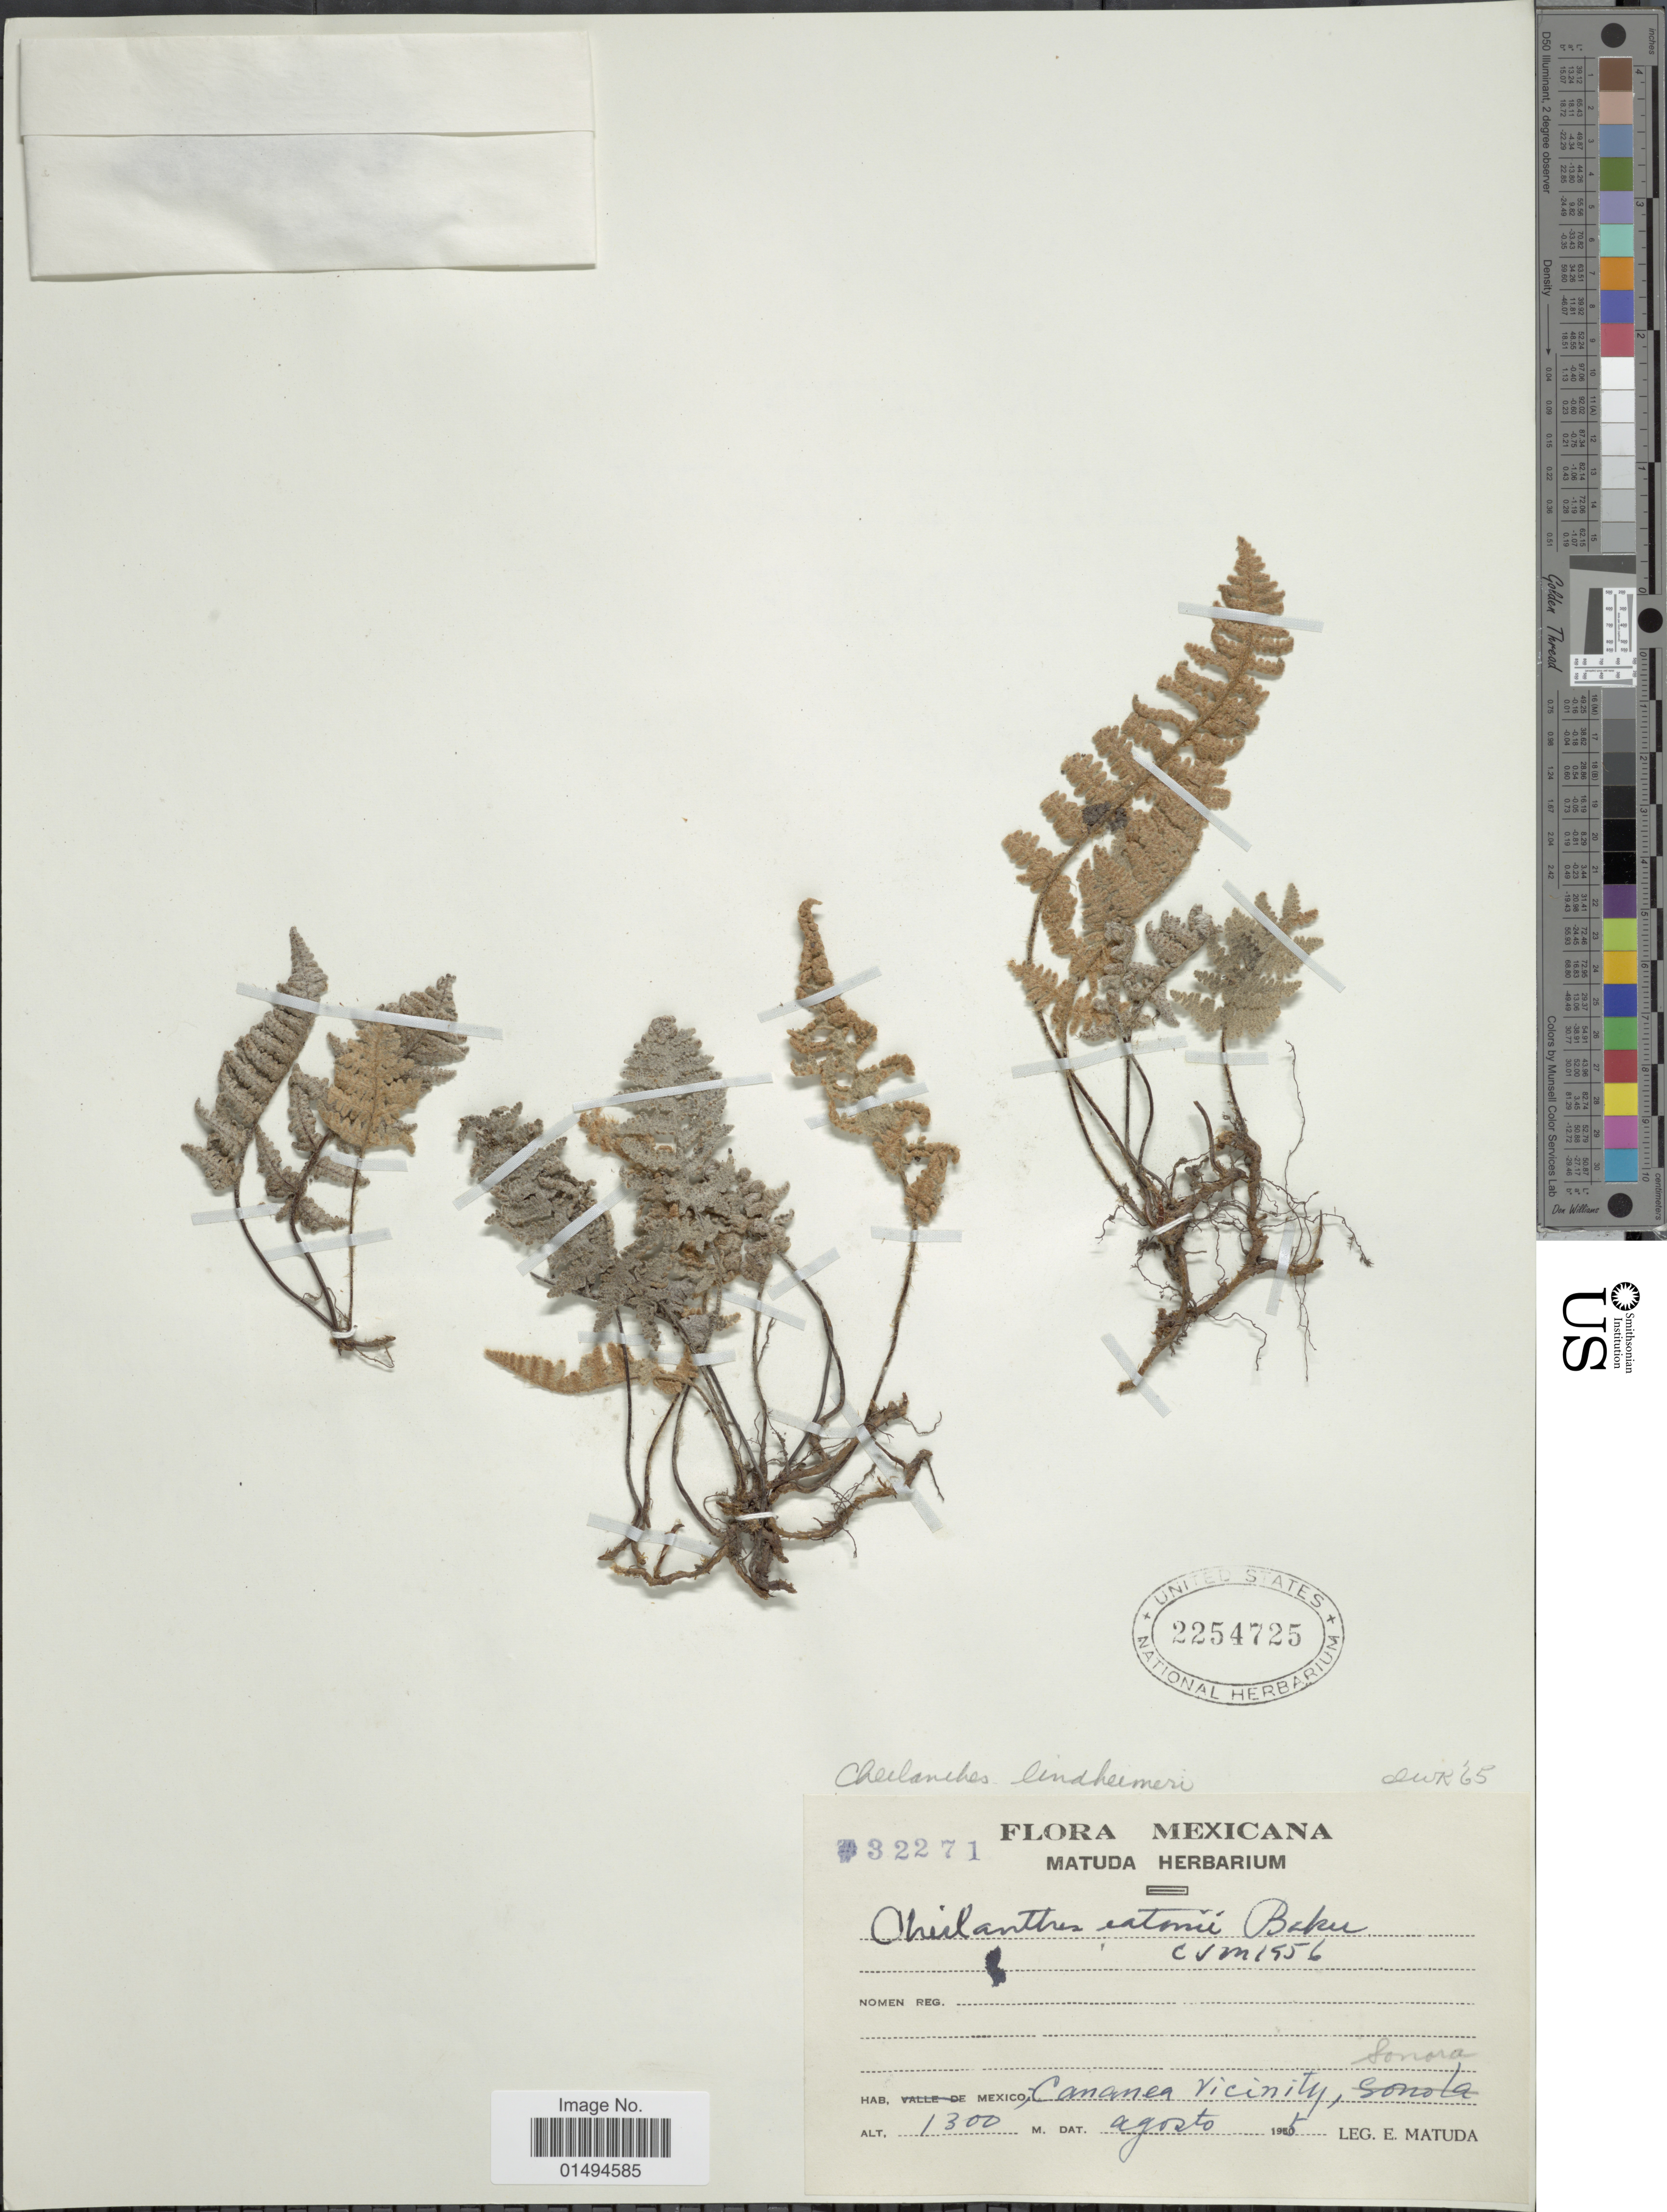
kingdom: Plantae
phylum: Tracheophyta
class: Polypodiopsida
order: Polypodiales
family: Pteridaceae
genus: Myriopteris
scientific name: Myriopteris lindheimeri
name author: (Hook.) J. Sm.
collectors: E. Matuda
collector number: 32271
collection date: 1955-08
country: Mexico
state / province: Sonora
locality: Camanea Vicinity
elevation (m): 1300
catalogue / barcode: US 2254725